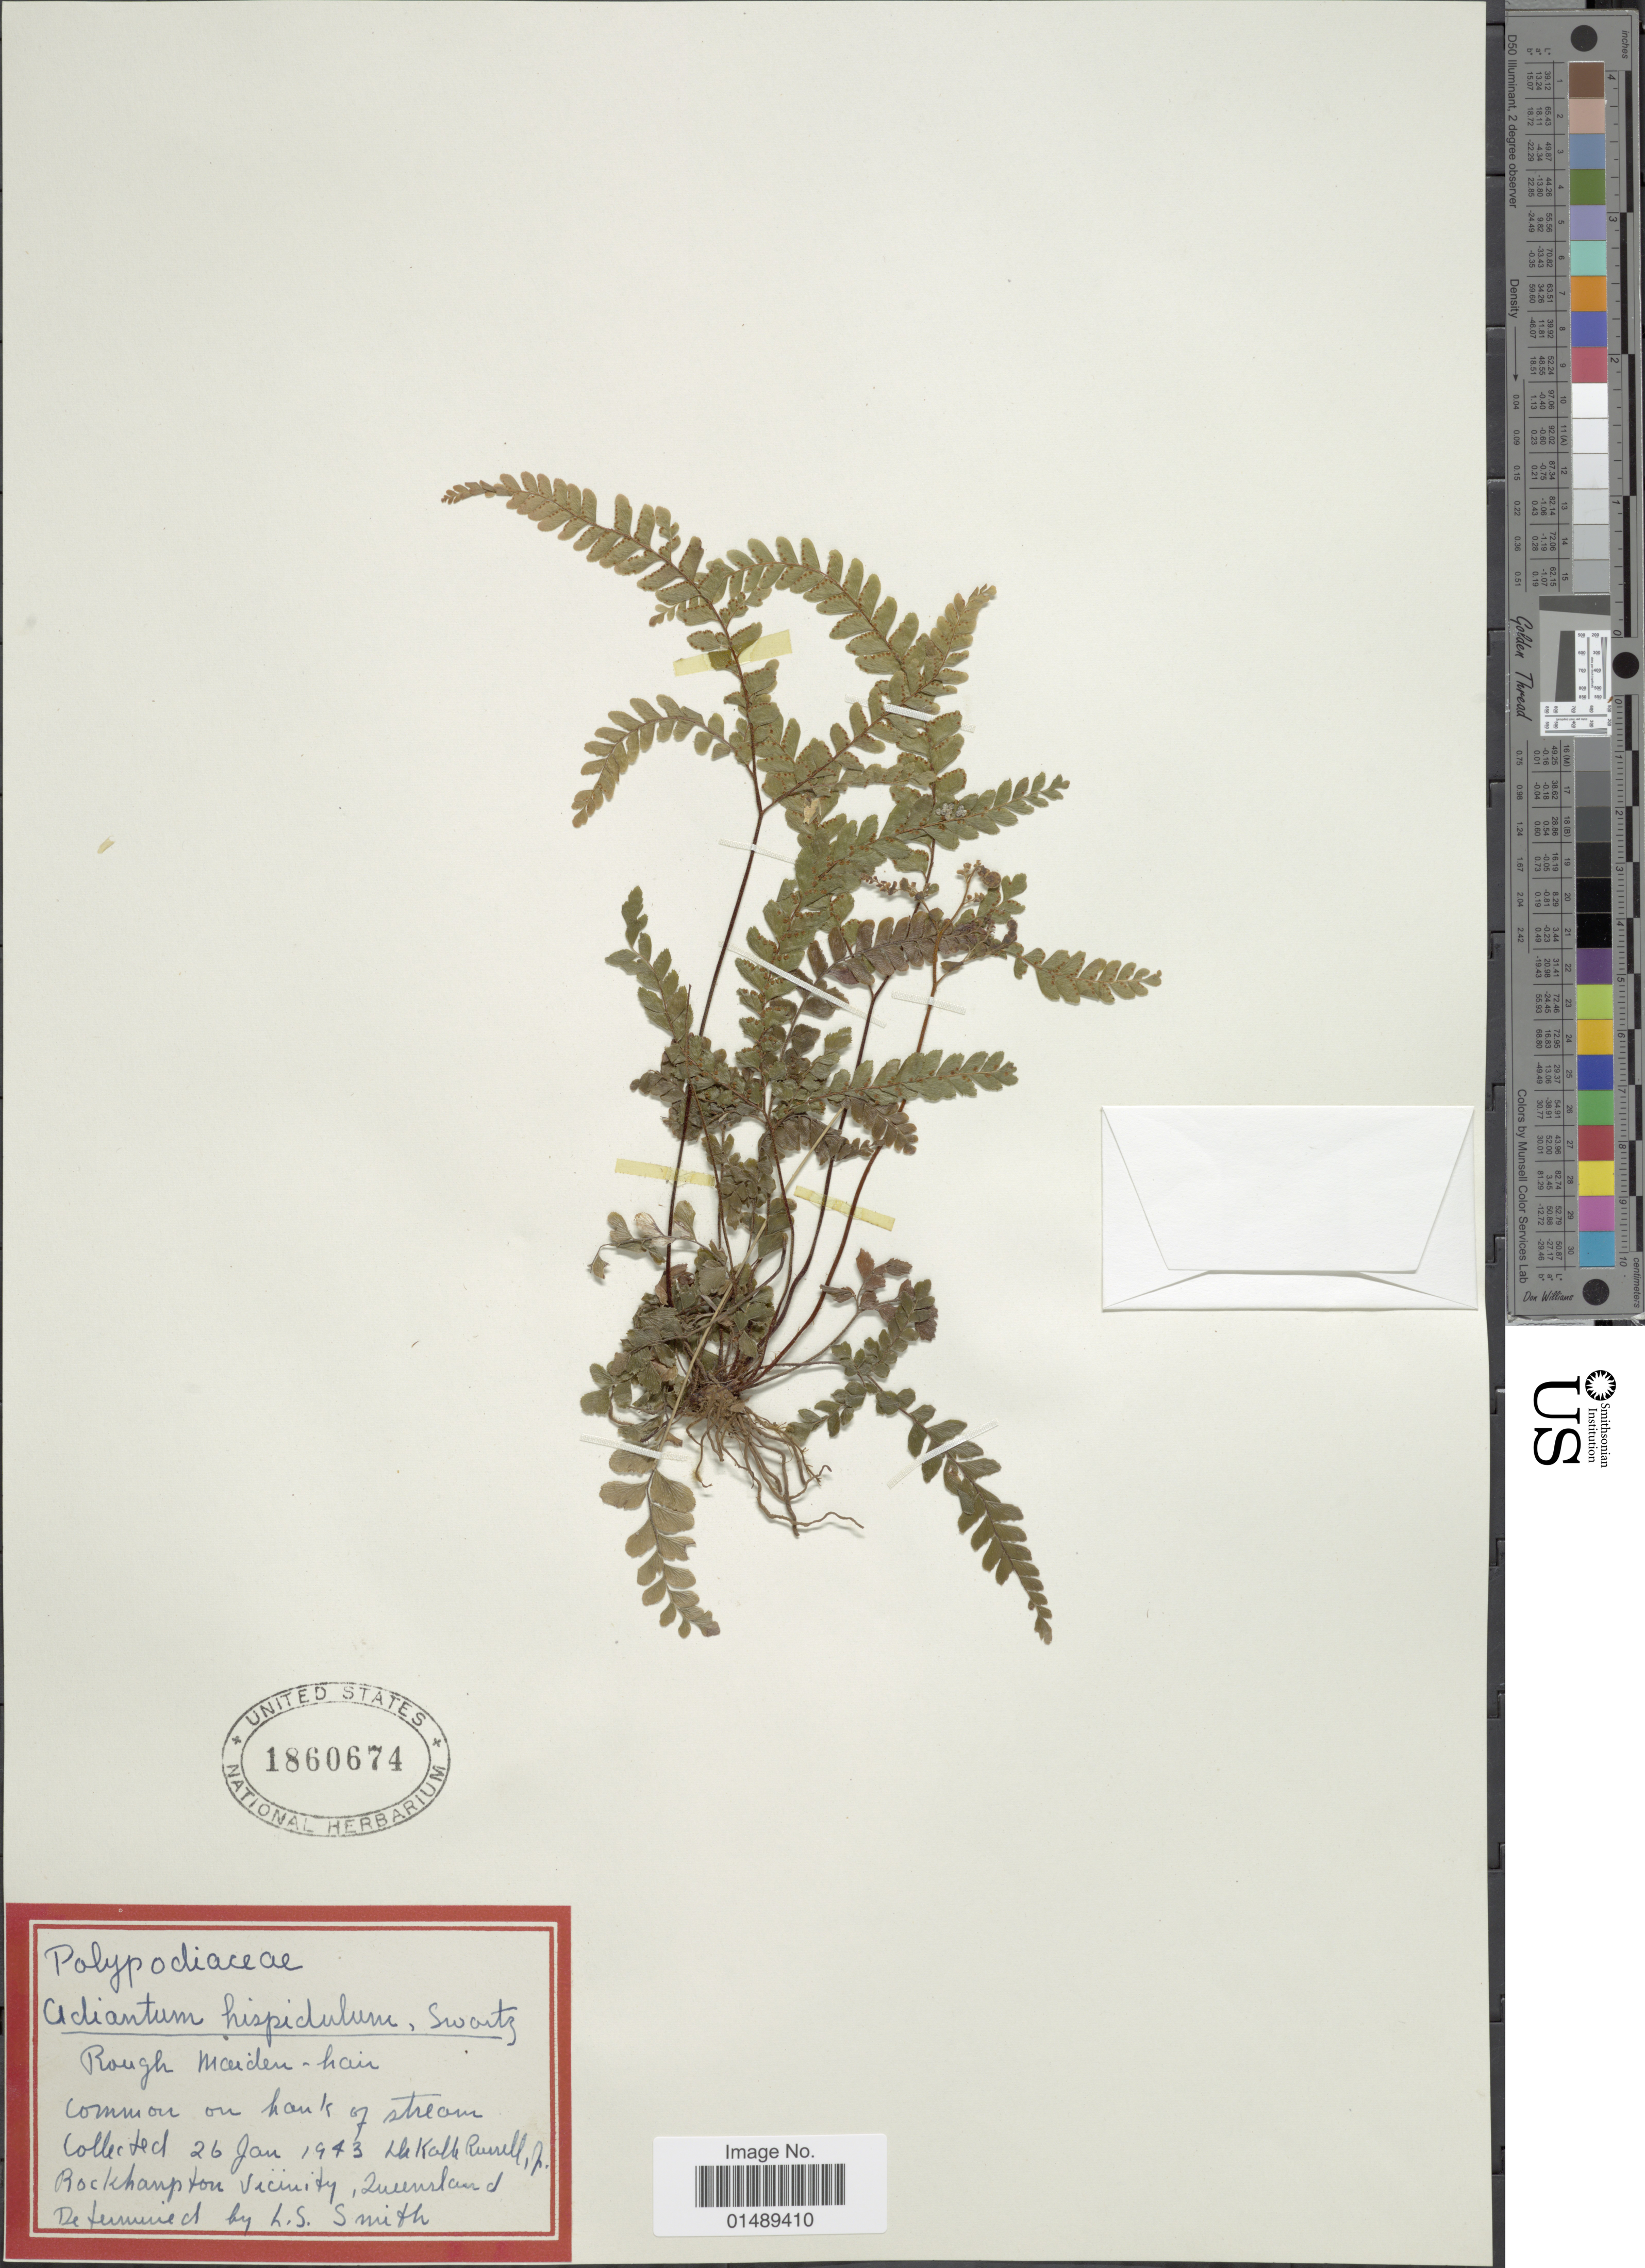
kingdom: Plantae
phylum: Tracheophyta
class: Polypodiopsida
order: Polypodiales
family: Pteridaceae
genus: Adiantum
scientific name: Adiantum hispidulum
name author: Sw.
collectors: D. K. Russell Jr.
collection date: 1943-01-26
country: Australia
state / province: Queensland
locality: Rockhampton Vicinity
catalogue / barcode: US 1860674